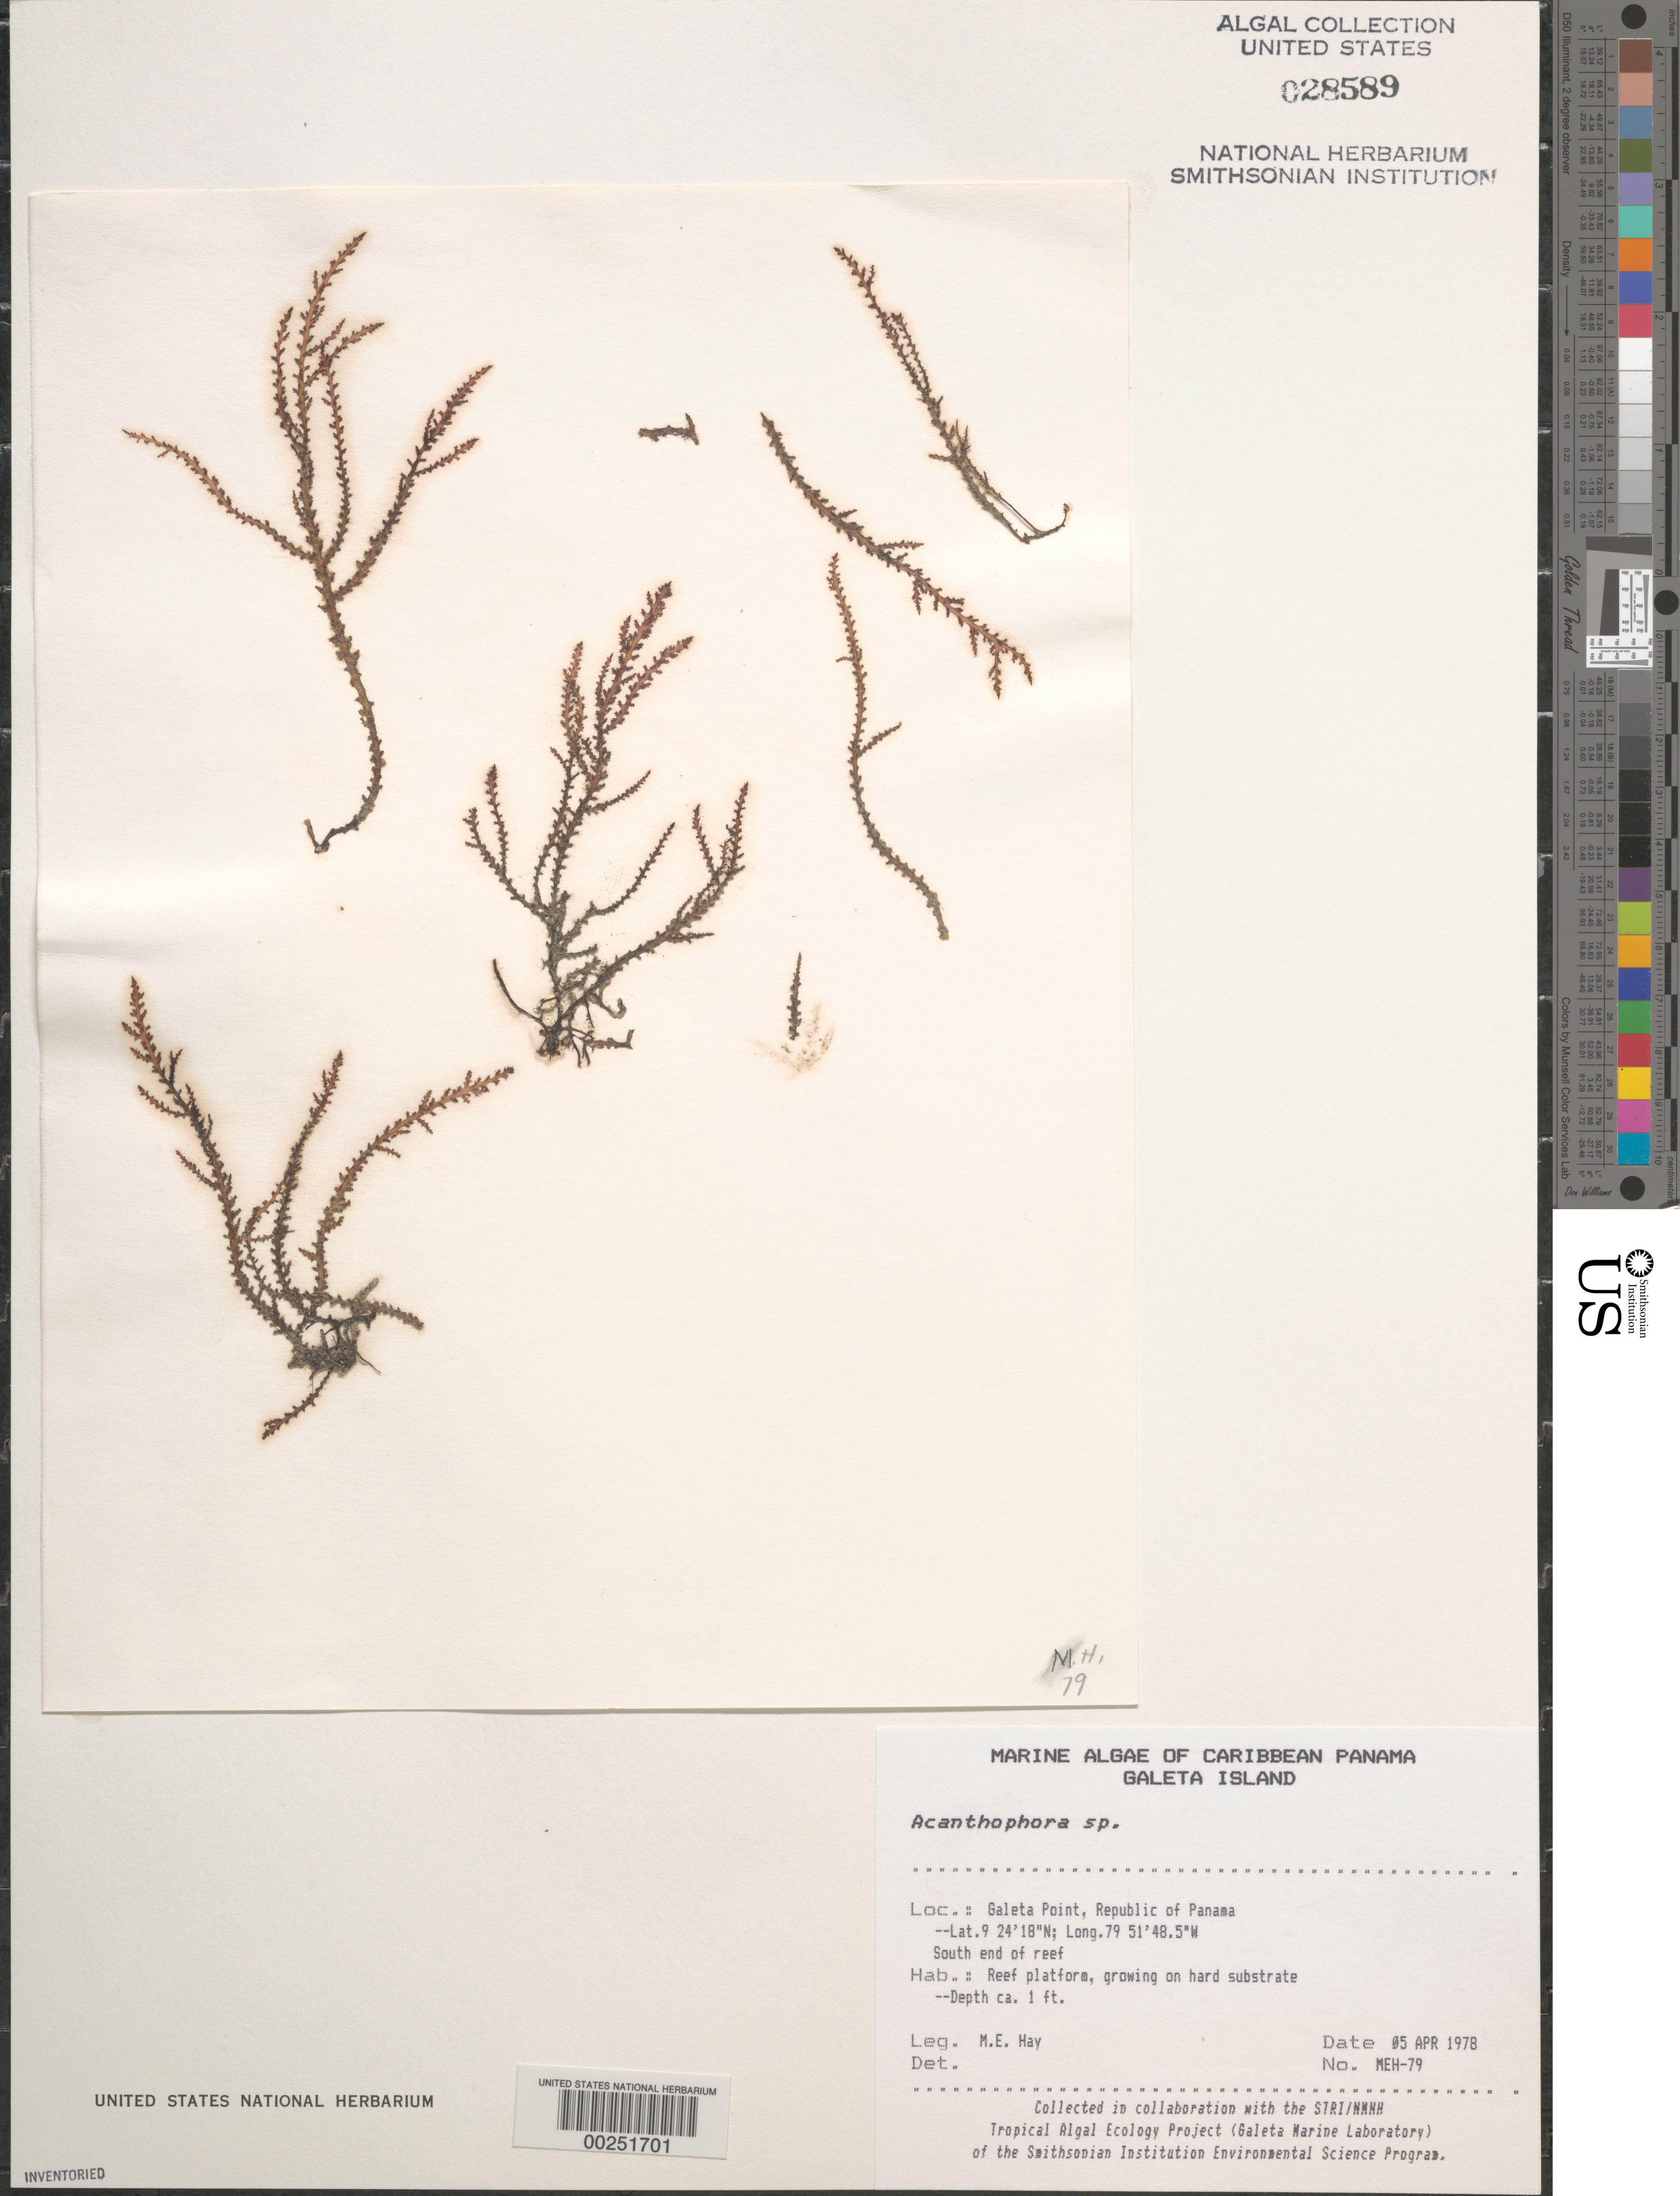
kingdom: Plantae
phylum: Rhodophyta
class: Florideophyceae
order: Ceramiales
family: Rhodomelaceae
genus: Acanthophora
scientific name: Acanthophora sp.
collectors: M. E. Hay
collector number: MEH-79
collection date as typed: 05 Apr 1978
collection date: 1978-04-05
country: Panama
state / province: Colón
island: Galeta Island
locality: Galeta Point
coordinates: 9 24' 18" N, 79 51' 48.5" W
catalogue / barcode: US 28589